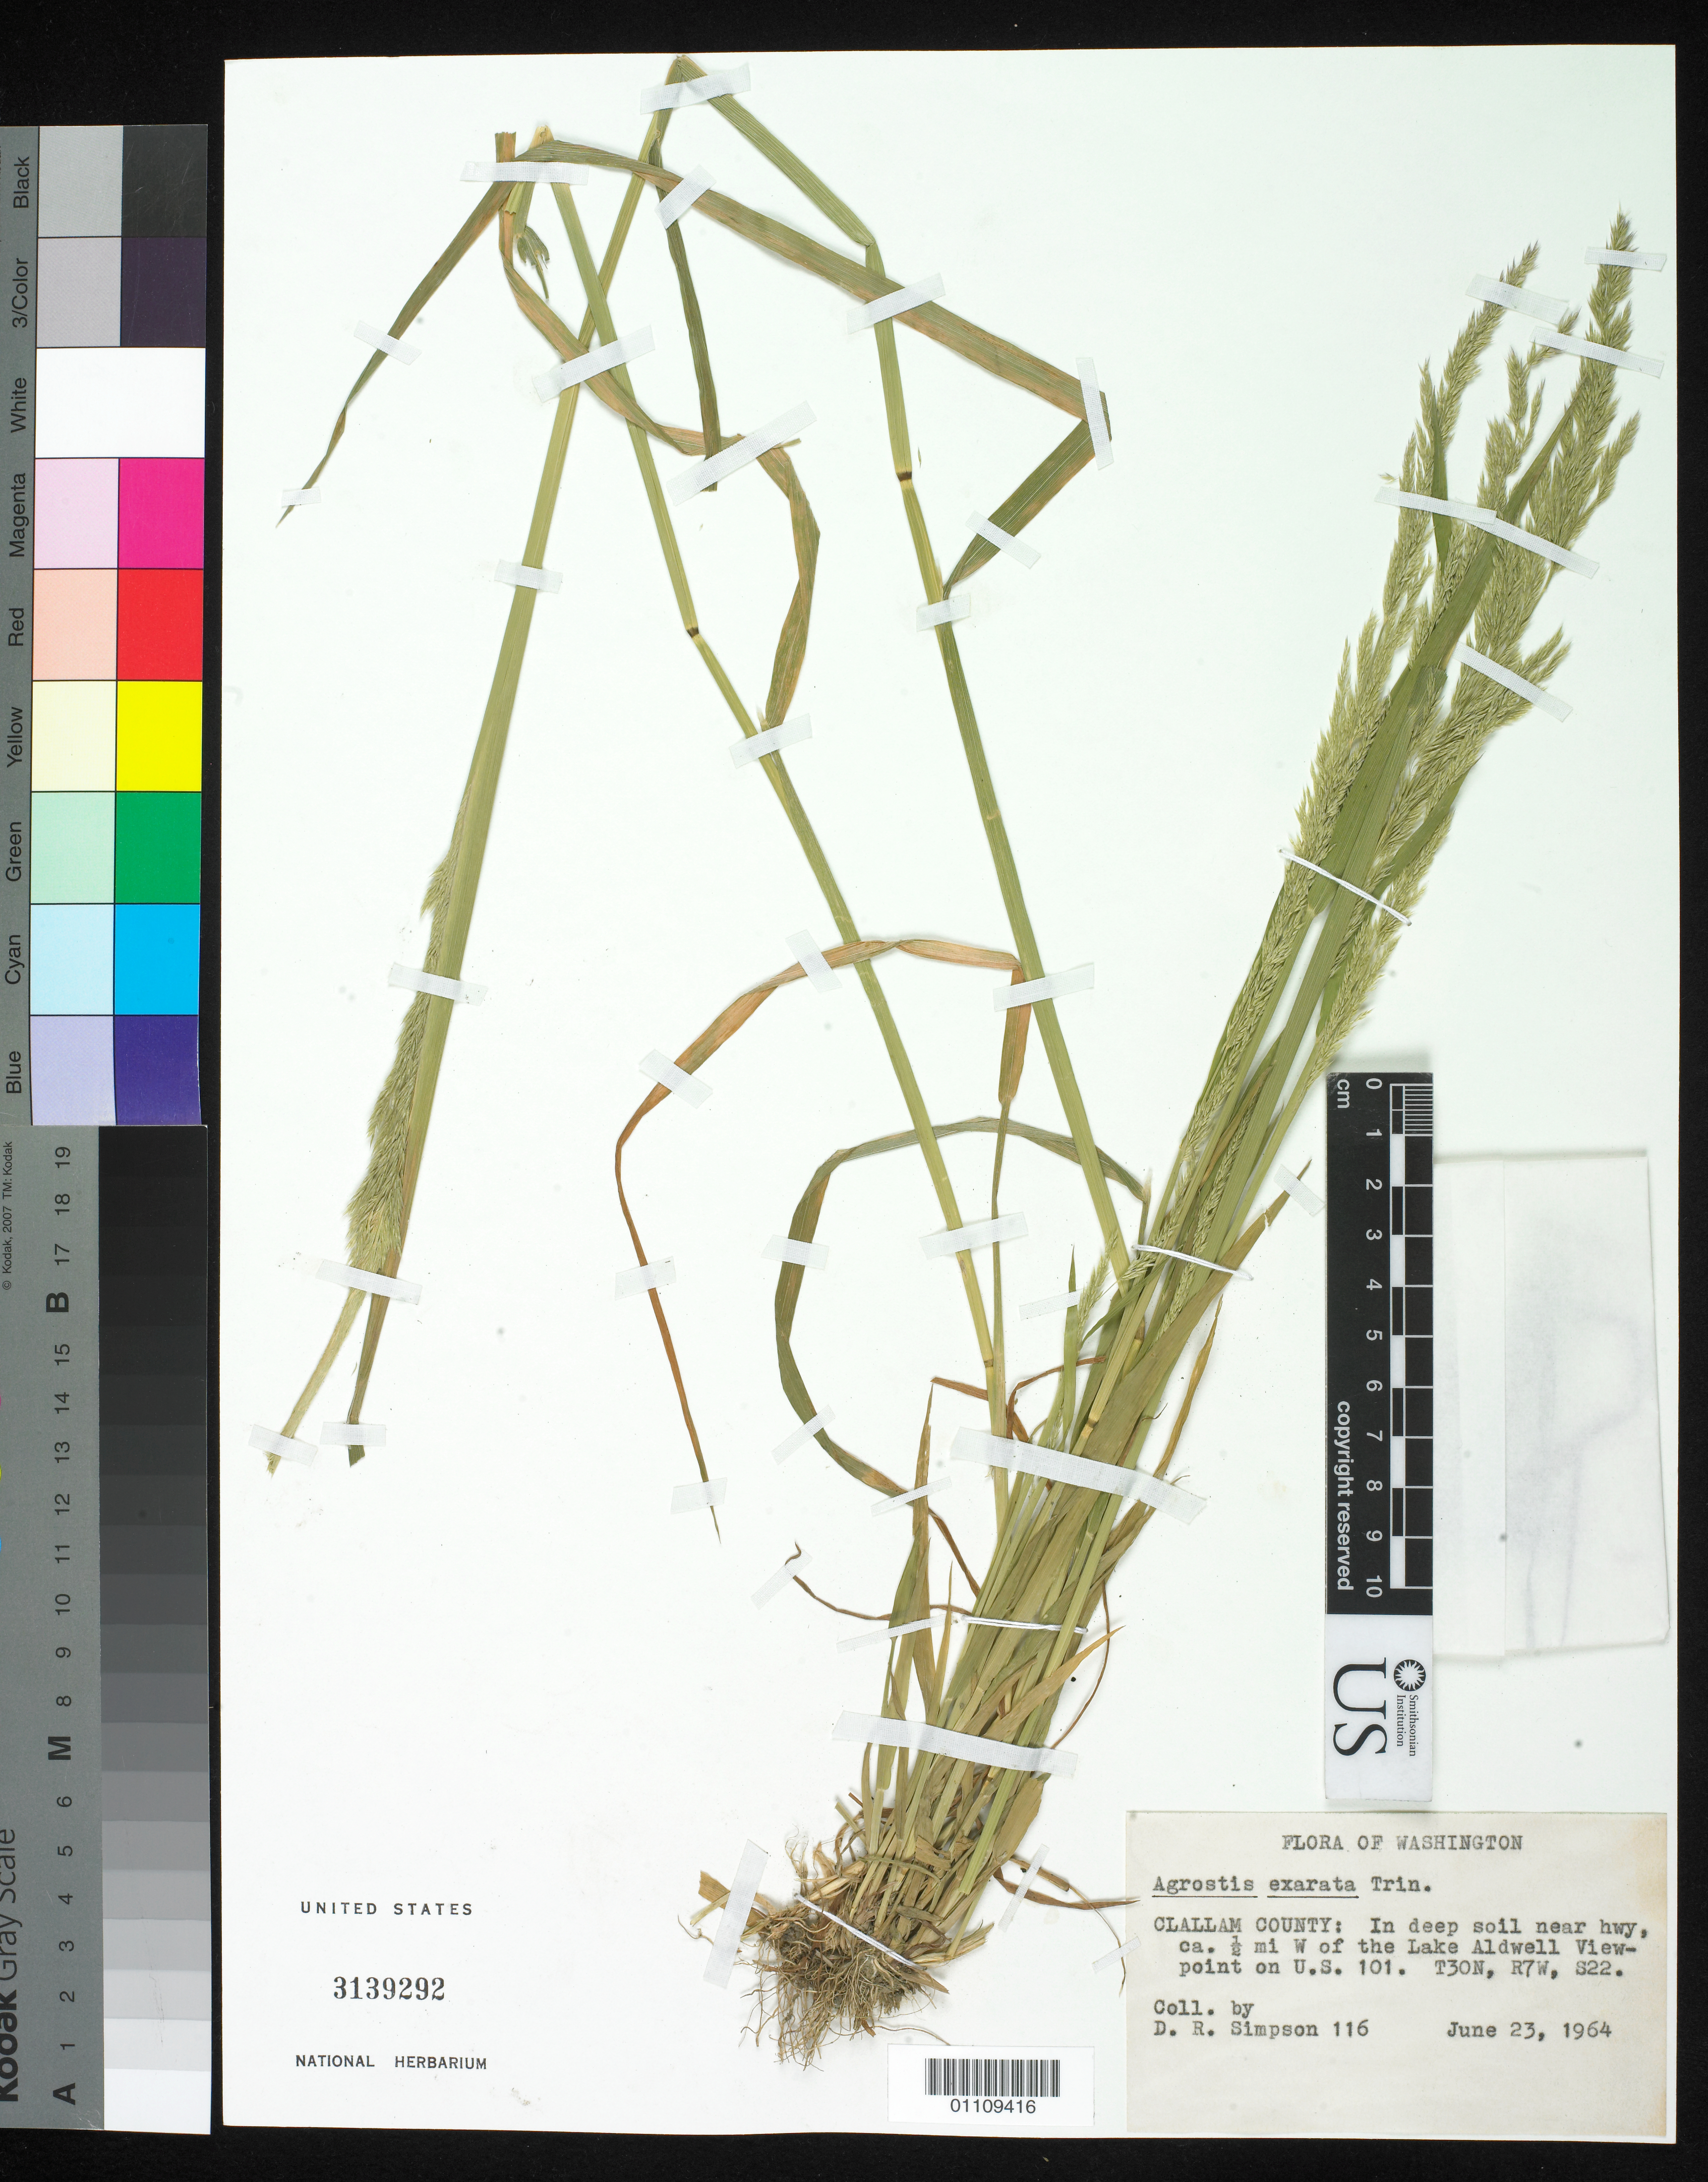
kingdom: Plantae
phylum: Tracheophyta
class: Liliopsida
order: Poales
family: Poaceae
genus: Agrostis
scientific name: Agrostis exarata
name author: Trin.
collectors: D. R. Simpson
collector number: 116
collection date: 1964-06-23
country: United States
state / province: Washington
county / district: Clallam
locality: Near hwy, ca. 1/2 mi. W of the Lake Aldwell Viewpoint on U.S. 101. T30N, R7W, S22.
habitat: In deep soil.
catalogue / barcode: US 3139292